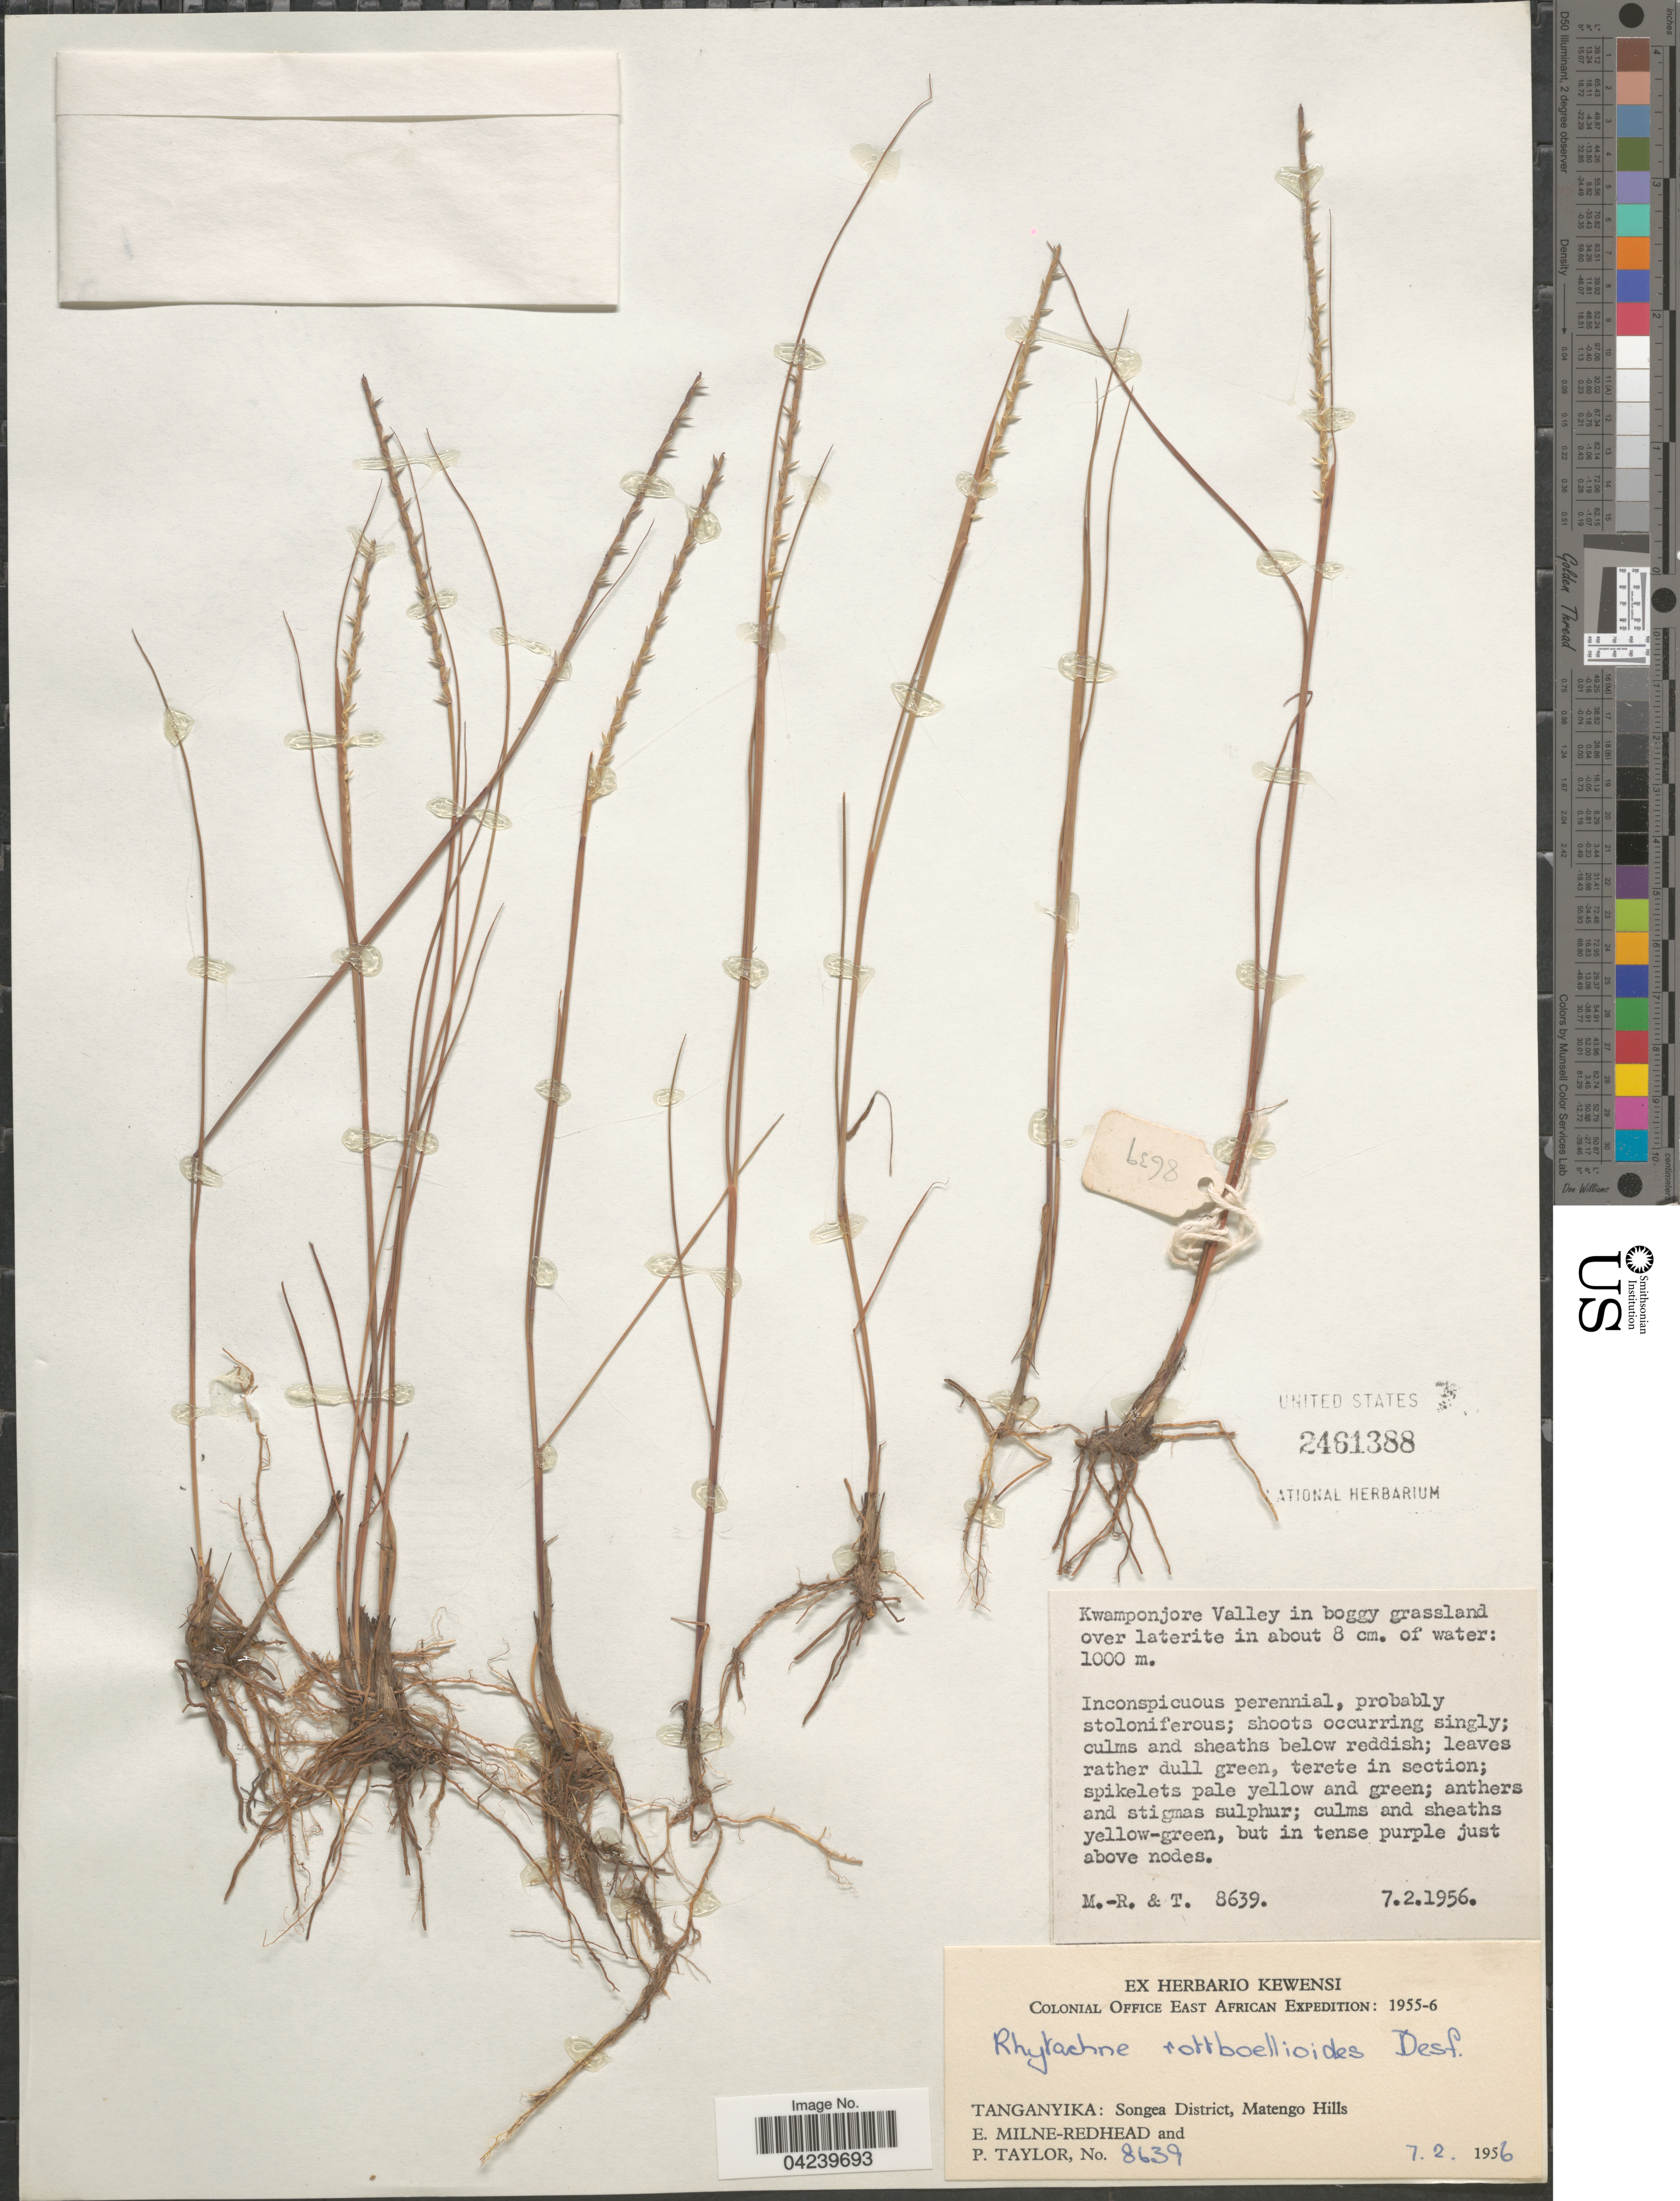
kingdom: Plantae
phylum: Tracheophyta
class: Liliopsida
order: Poales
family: Poaceae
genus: Rhytachne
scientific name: Rhytachne rottboellioides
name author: Desv.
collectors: E. W. Milne-Redhead & P. Taylor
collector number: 8639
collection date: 1956-02-07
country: Tanzania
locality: Kwamponjore Valley in boggy grassland over laterite in about 8 cm. of water. Tanganyika: Songea District, Matengo Hills.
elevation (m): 1000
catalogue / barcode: US 2461388